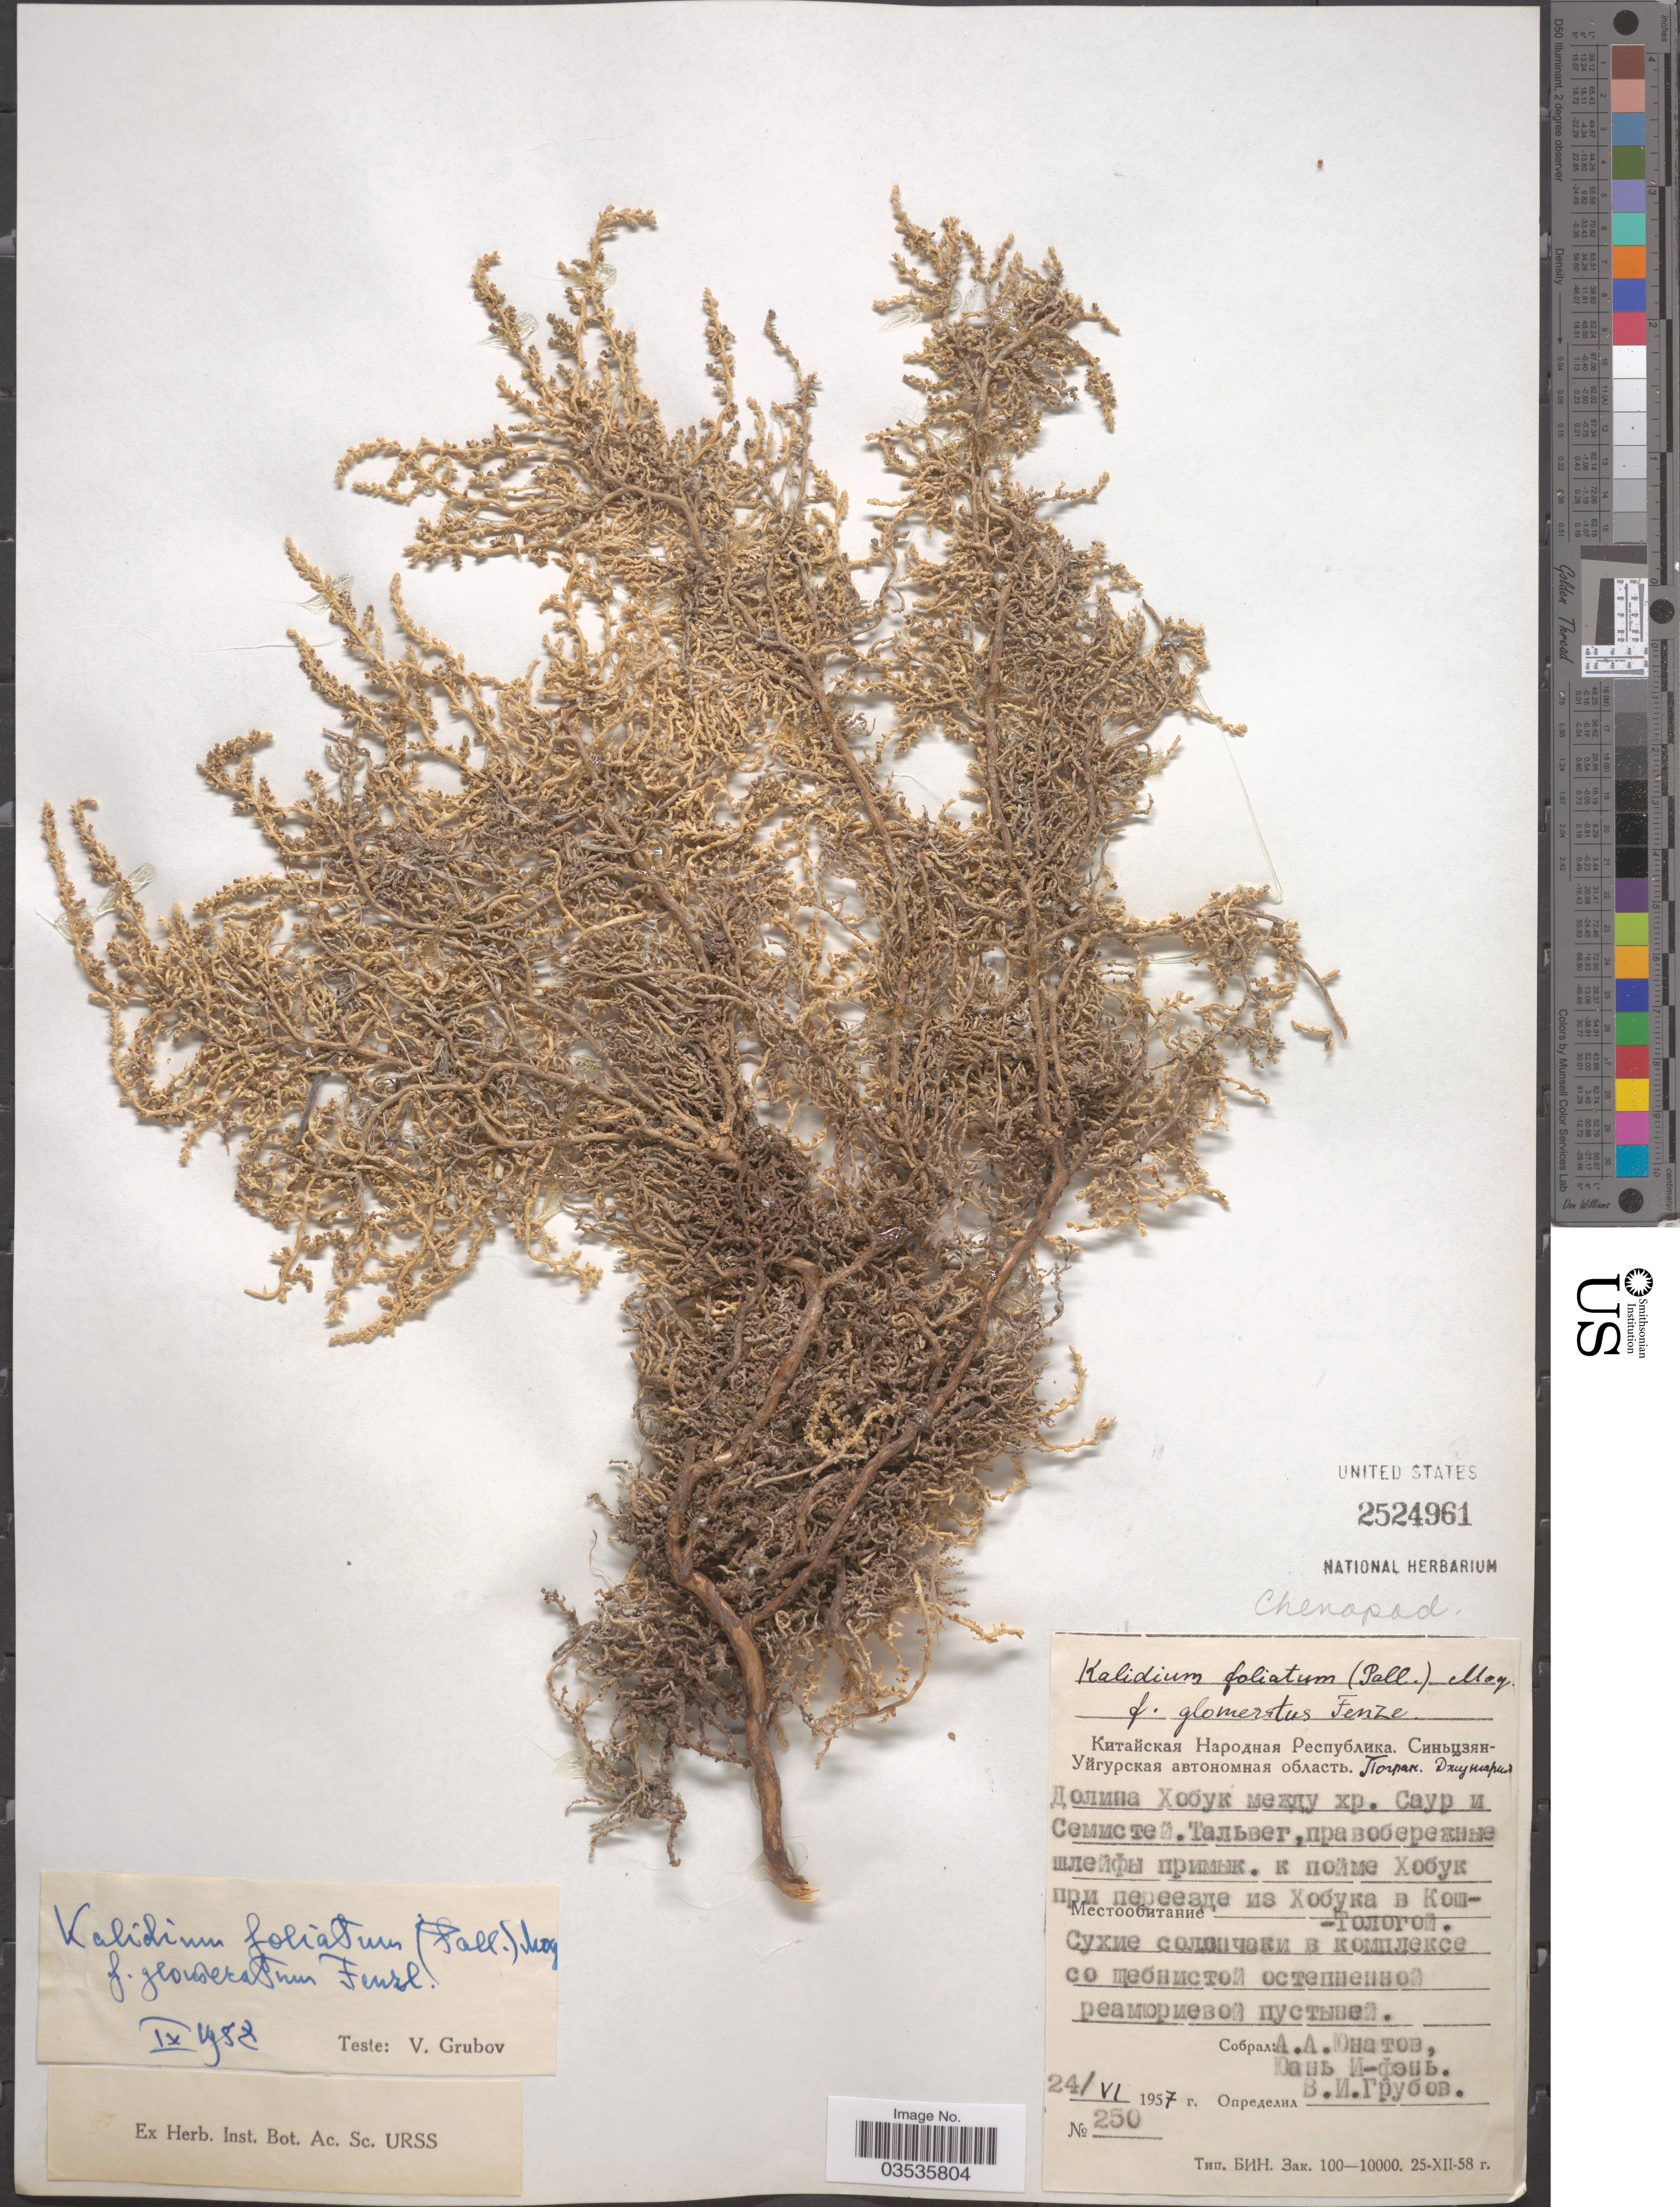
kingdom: Plantae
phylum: Tracheophyta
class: Magnoliopsida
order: Caryophyllales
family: Amaranthaceae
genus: Kalidium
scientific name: Kalidium foliatum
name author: (Pall.) Moq.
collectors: A. Unatov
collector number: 250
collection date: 1957-06-24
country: China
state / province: Xinjiang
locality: Valley Khobuk, between Khrebet Saur and Semistey.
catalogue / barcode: US 2524961